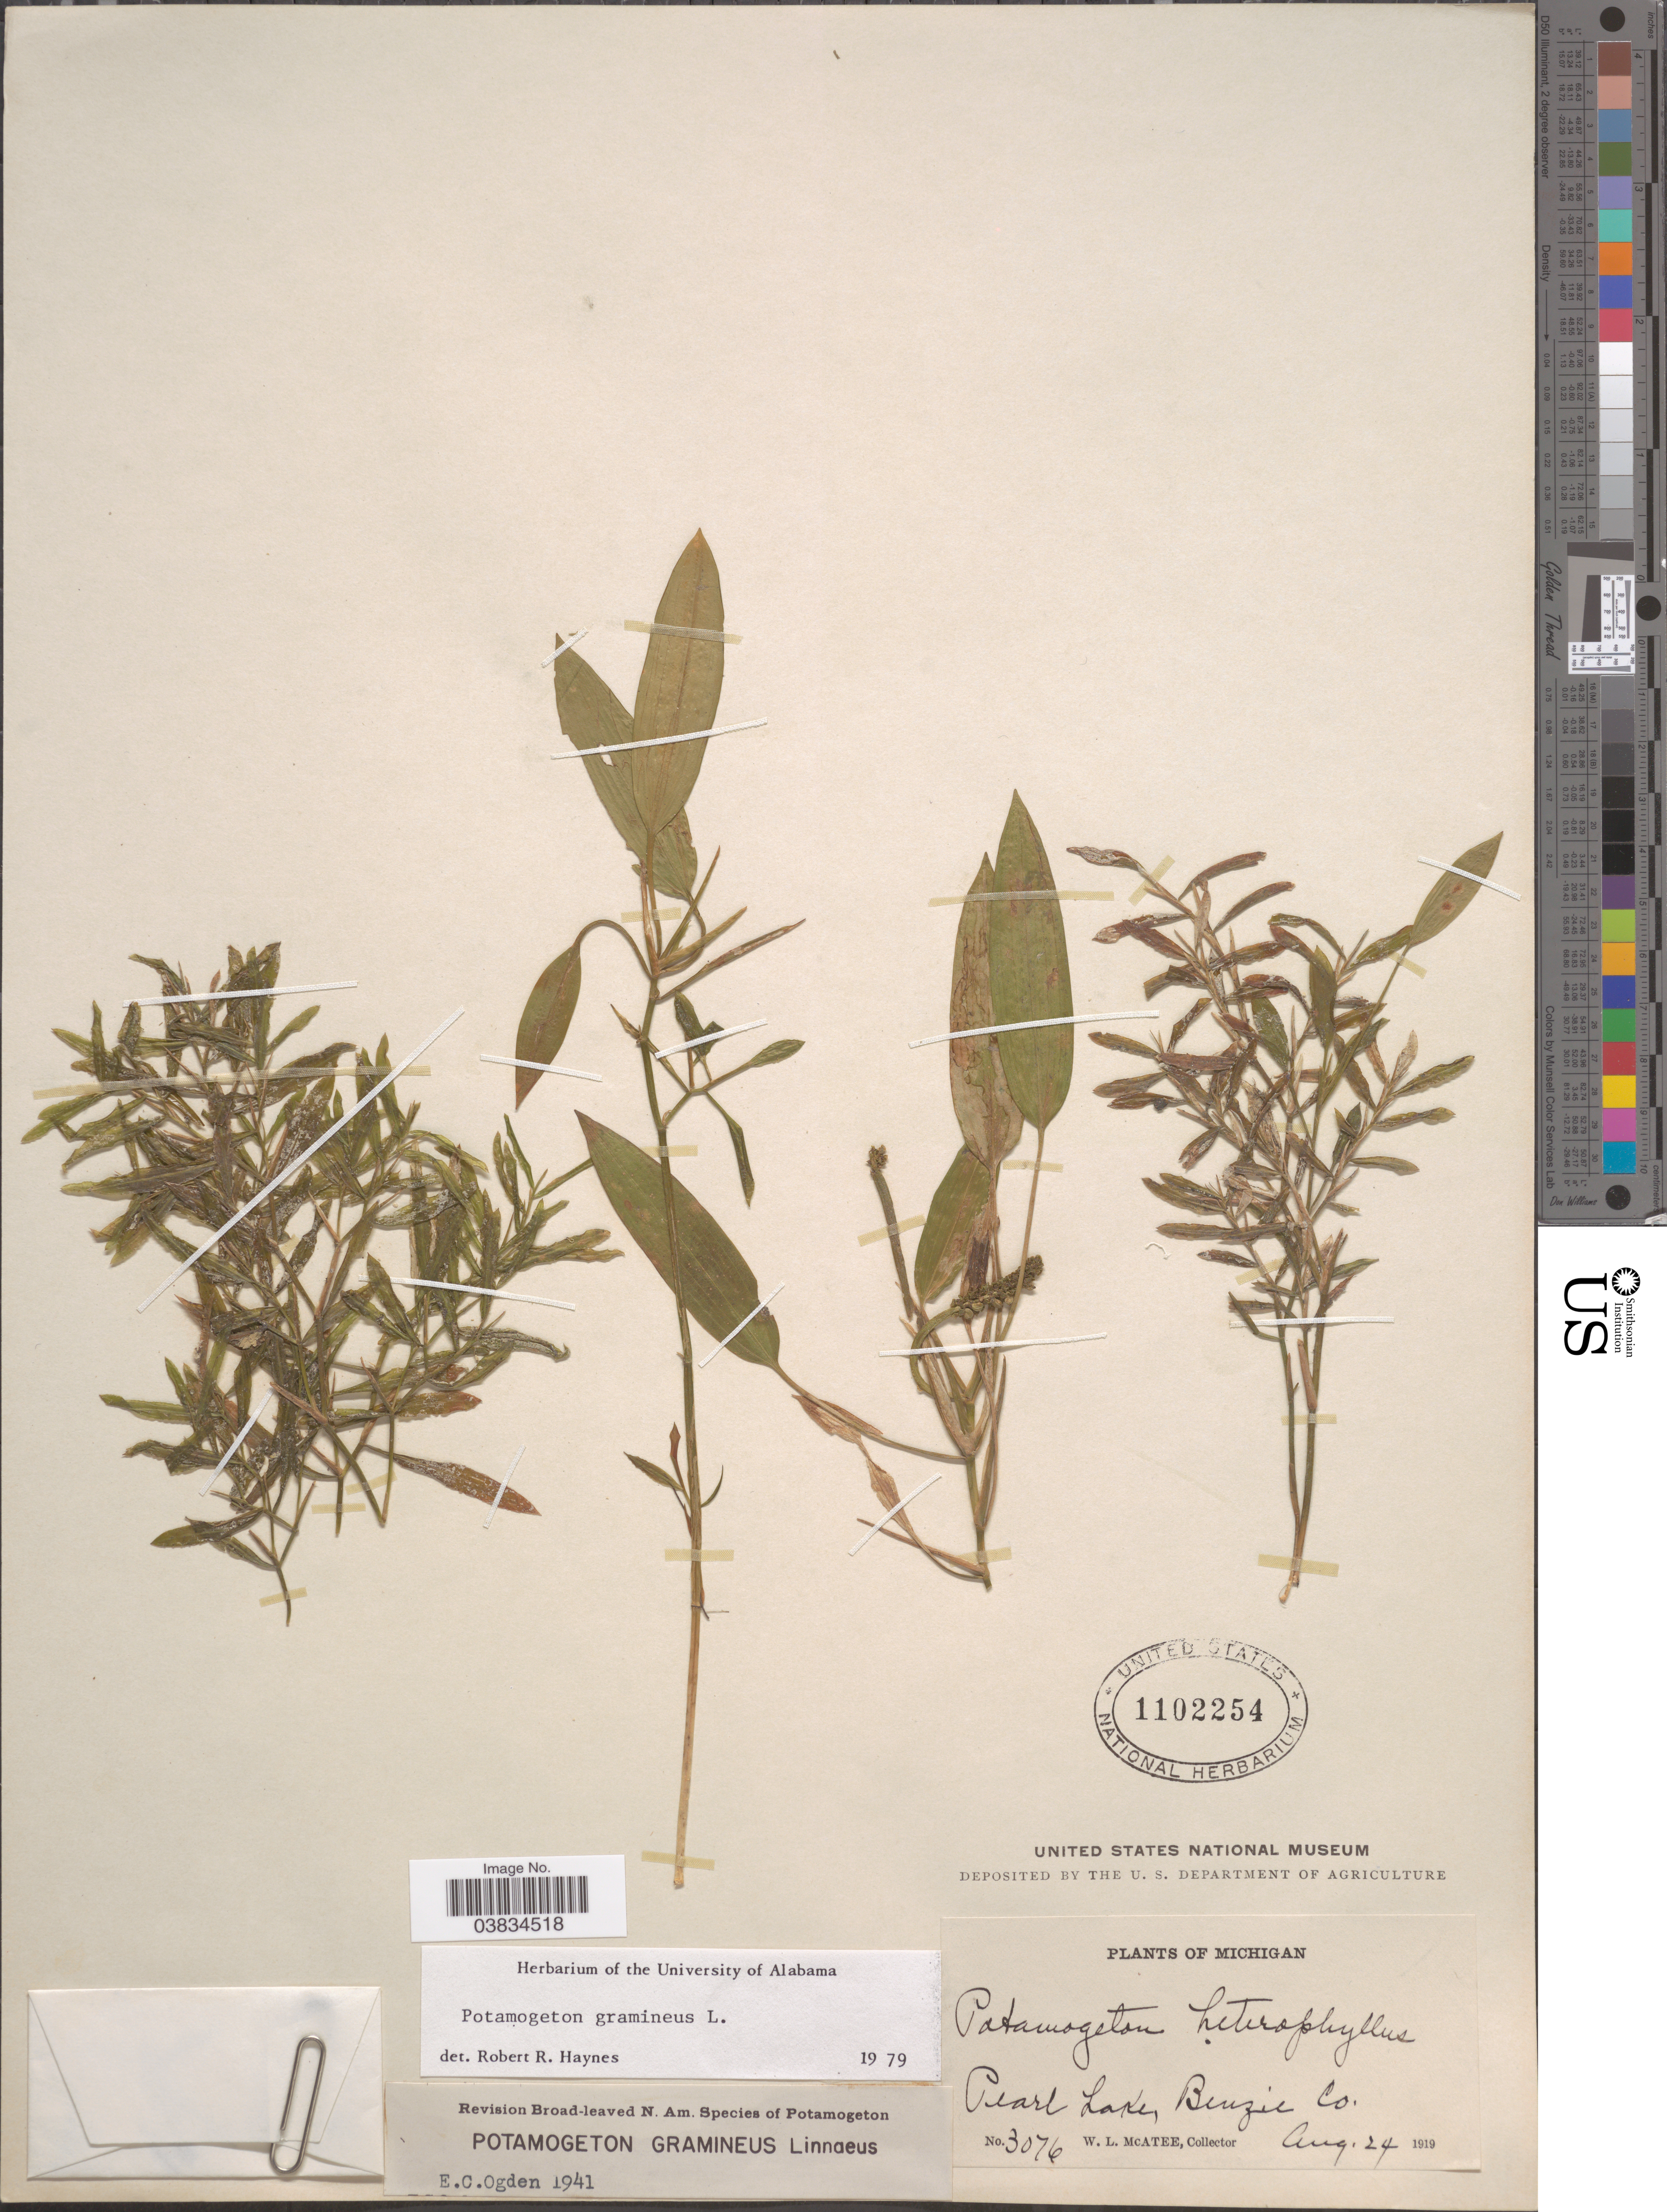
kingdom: Plantae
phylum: Tracheophyta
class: Liliopsida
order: Alismatales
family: Potamogetonaceae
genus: Potamogeton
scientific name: Potamogeton gramineus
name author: L.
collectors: W. McAtee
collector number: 3076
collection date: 1919-08-24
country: United States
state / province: Michigan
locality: Pearl Lake, Benzie Co.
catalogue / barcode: US 1102254